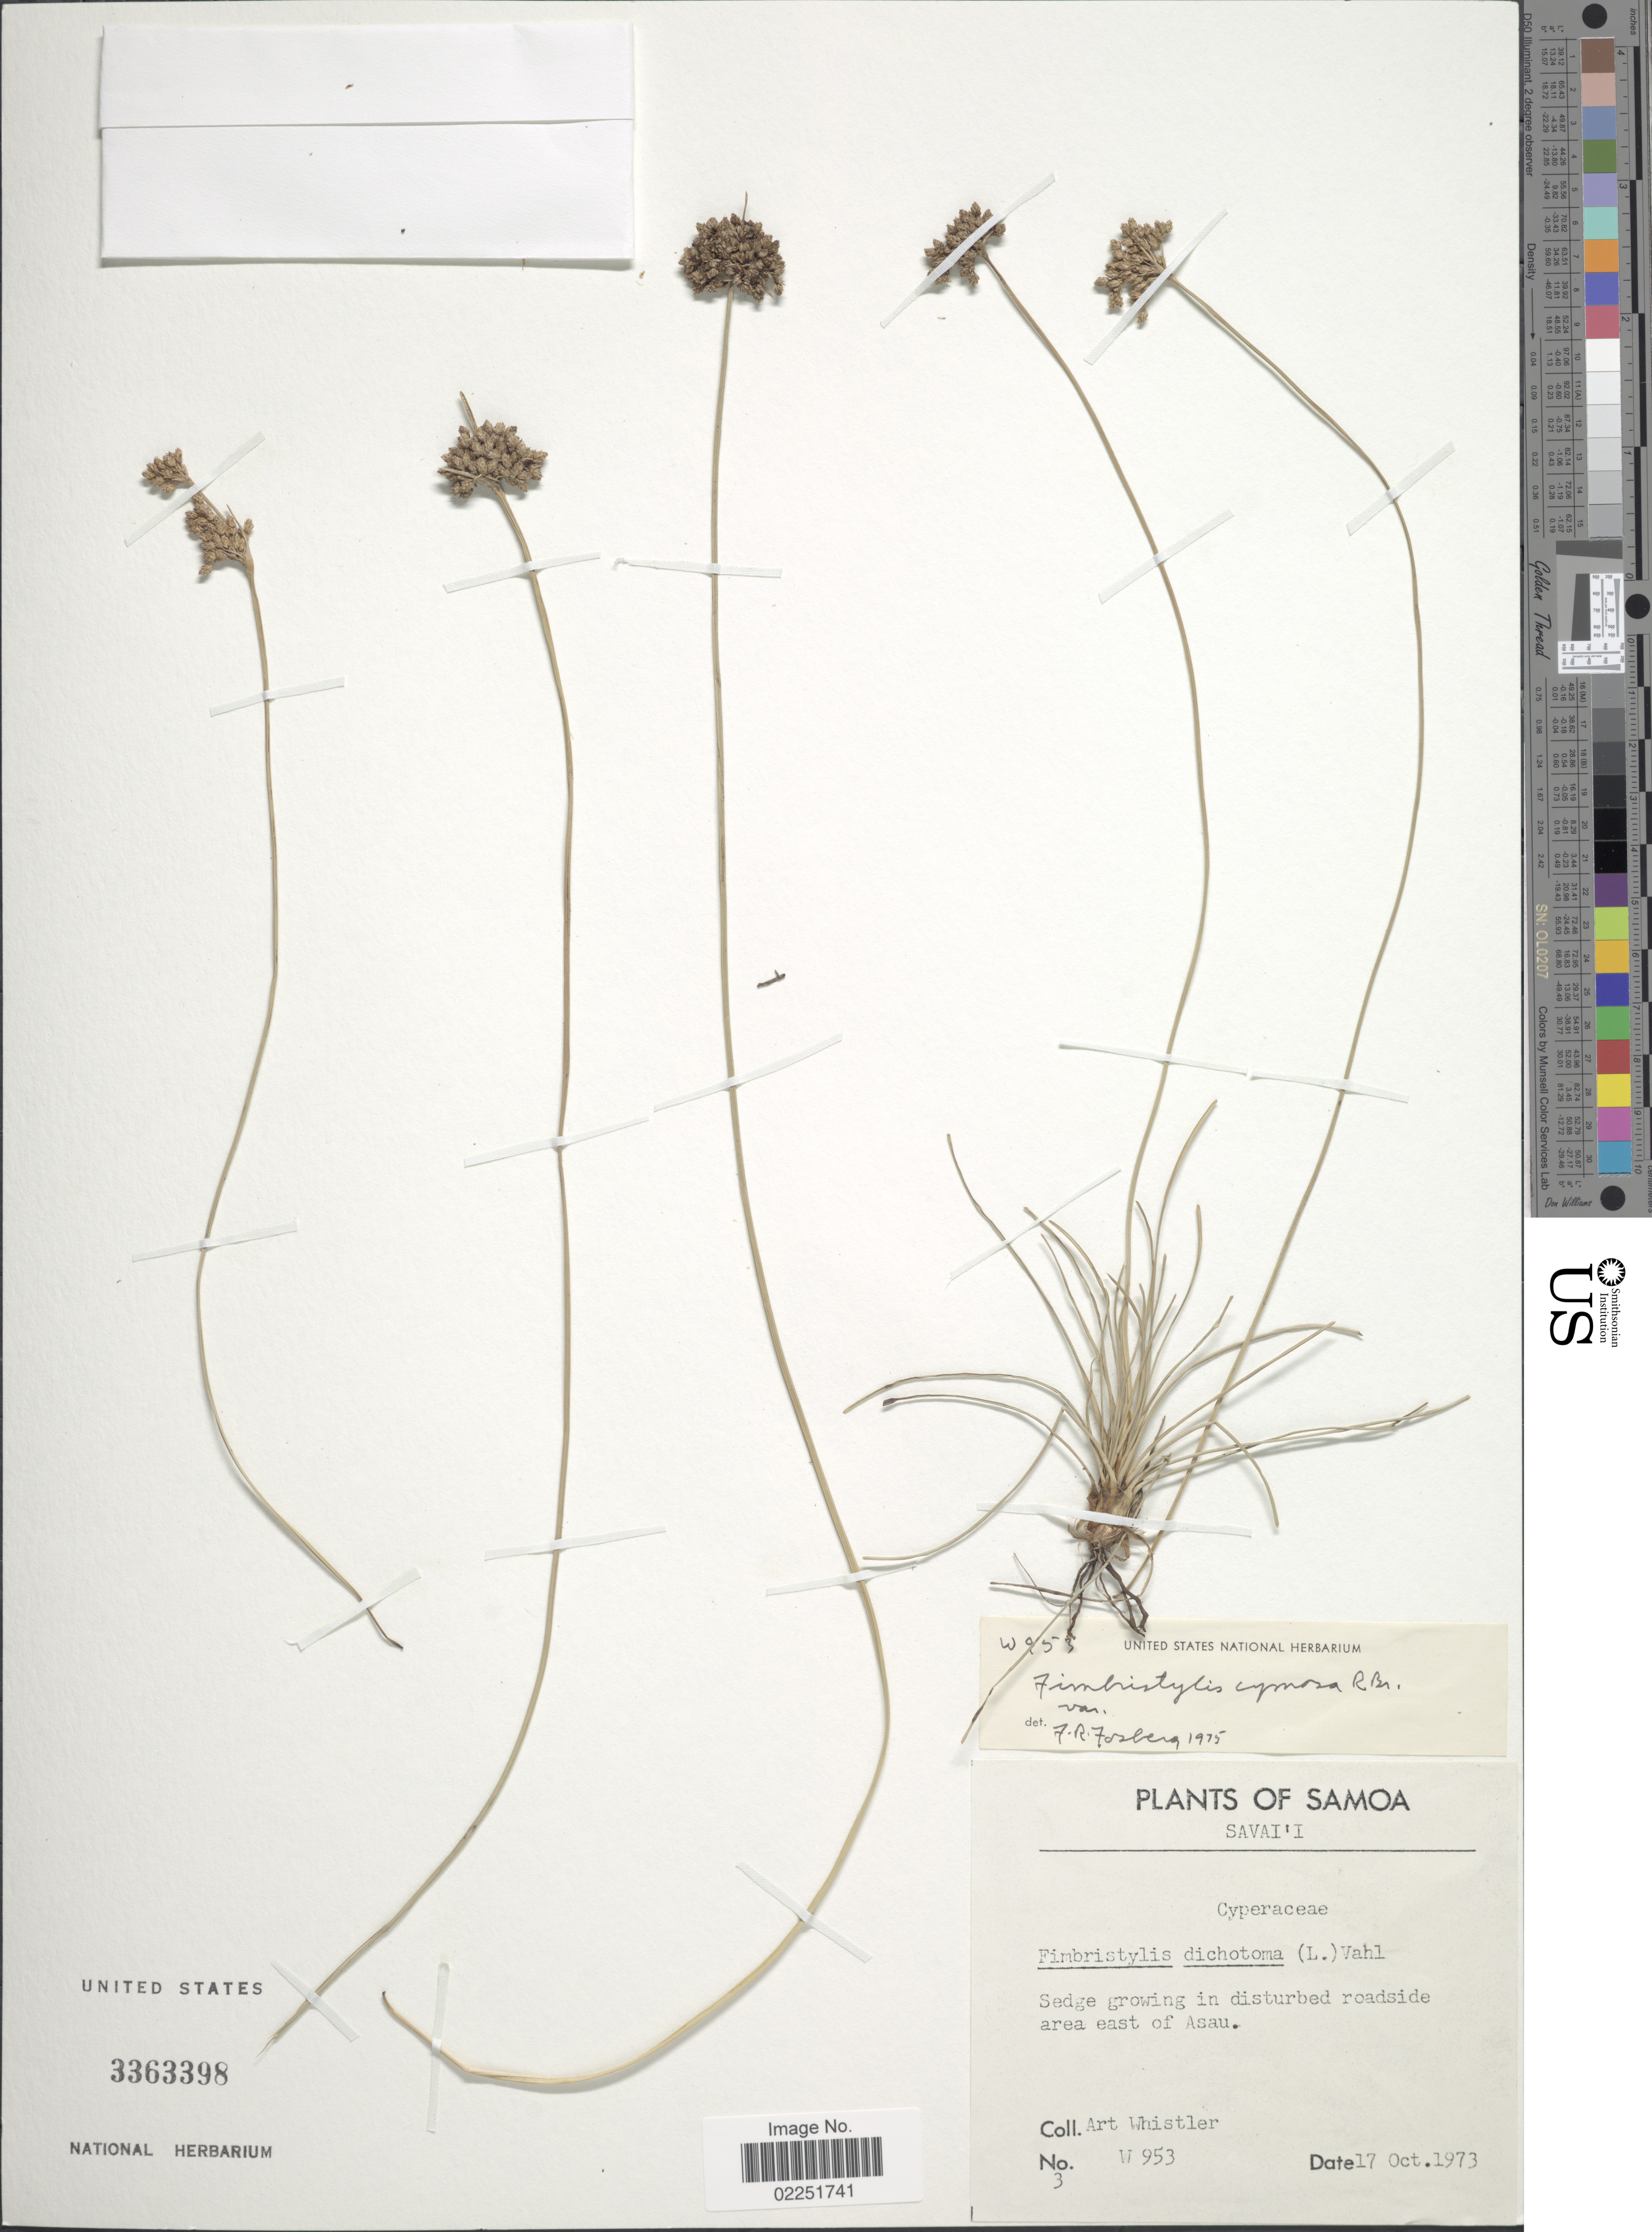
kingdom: Plantae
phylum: Tracheophyta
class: Liliopsida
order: Poales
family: Cyperaceae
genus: Fimbristylis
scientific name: Fimbristylis cymosa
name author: R. Br.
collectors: A. Whistler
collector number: W953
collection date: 1973-10-17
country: Samoa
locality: Samoa, Savai'i, disturbed roadside area east of Asau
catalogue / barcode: US 3363398